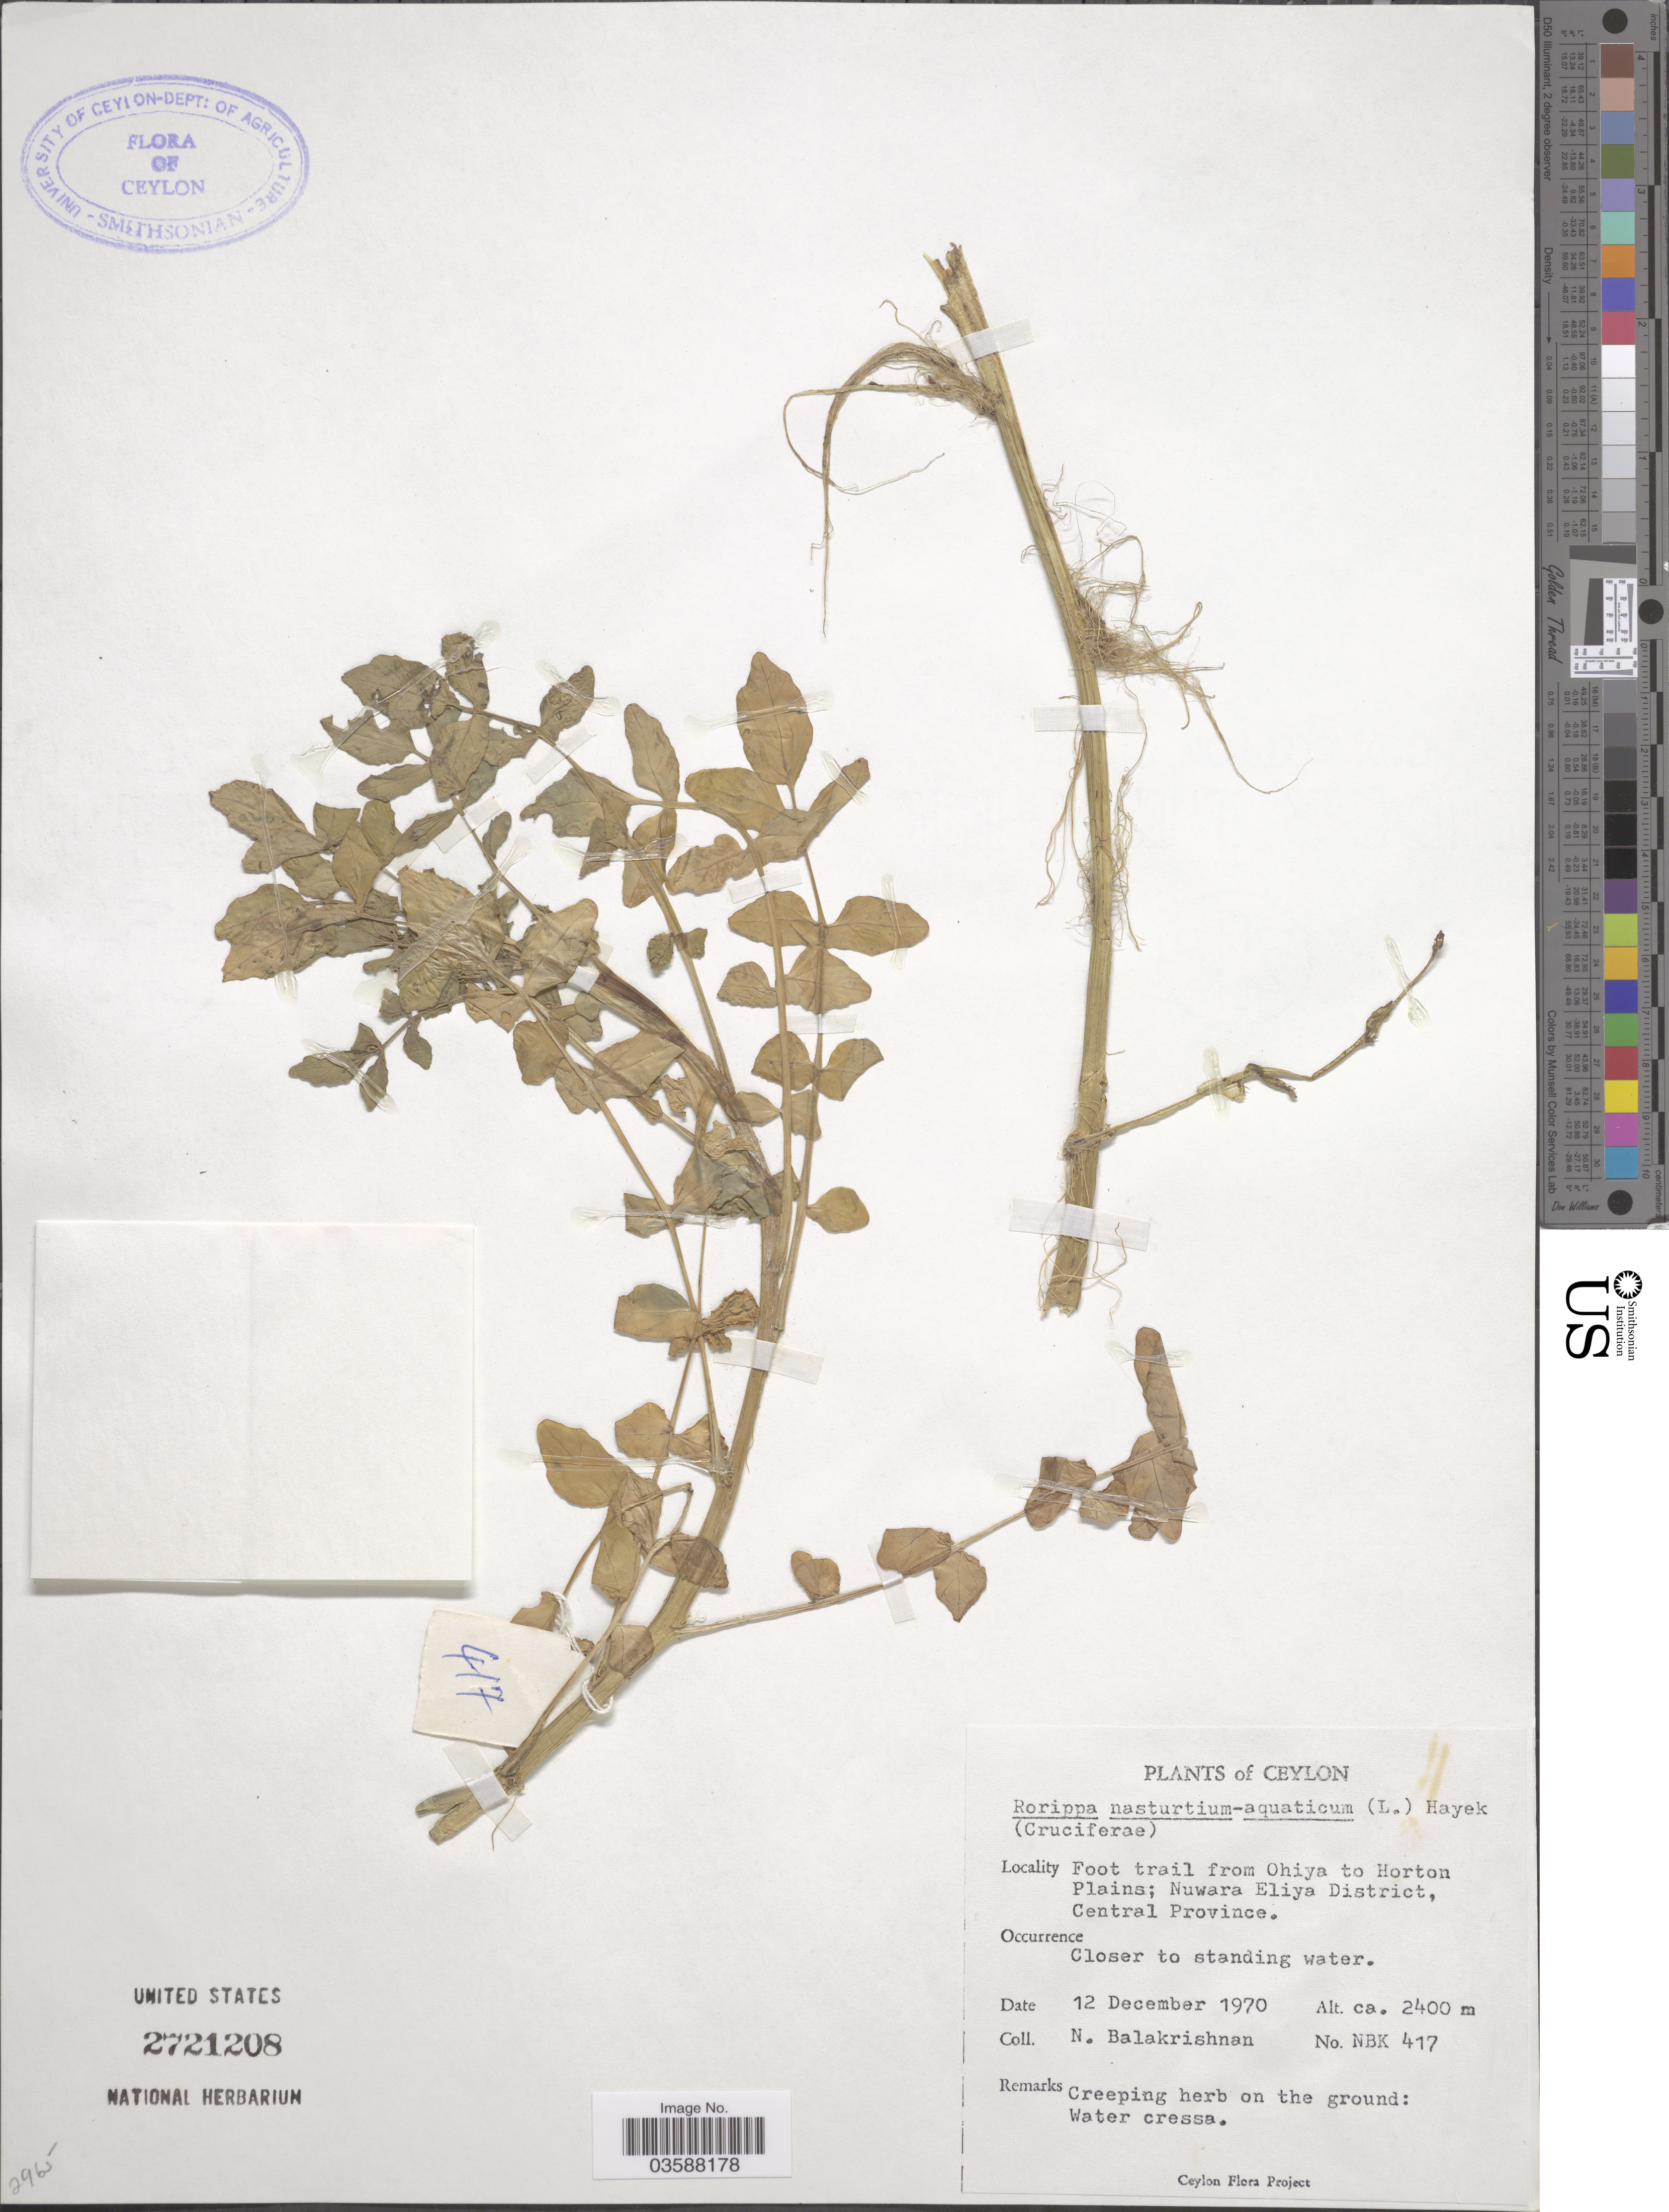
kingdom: Plantae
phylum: Tracheophyta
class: Magnoliopsida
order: Brassicales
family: Brassicaceae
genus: Nasturtium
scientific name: Nasturtium officinale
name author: R. Br.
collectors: N. Balakrishnan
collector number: NBK417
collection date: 1970-12-12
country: Sri Lanka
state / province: Central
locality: Ceylon. Foot trail from Ohiya to Horton Plains; Nuwara Eliya District.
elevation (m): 2400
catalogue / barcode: US 2721208